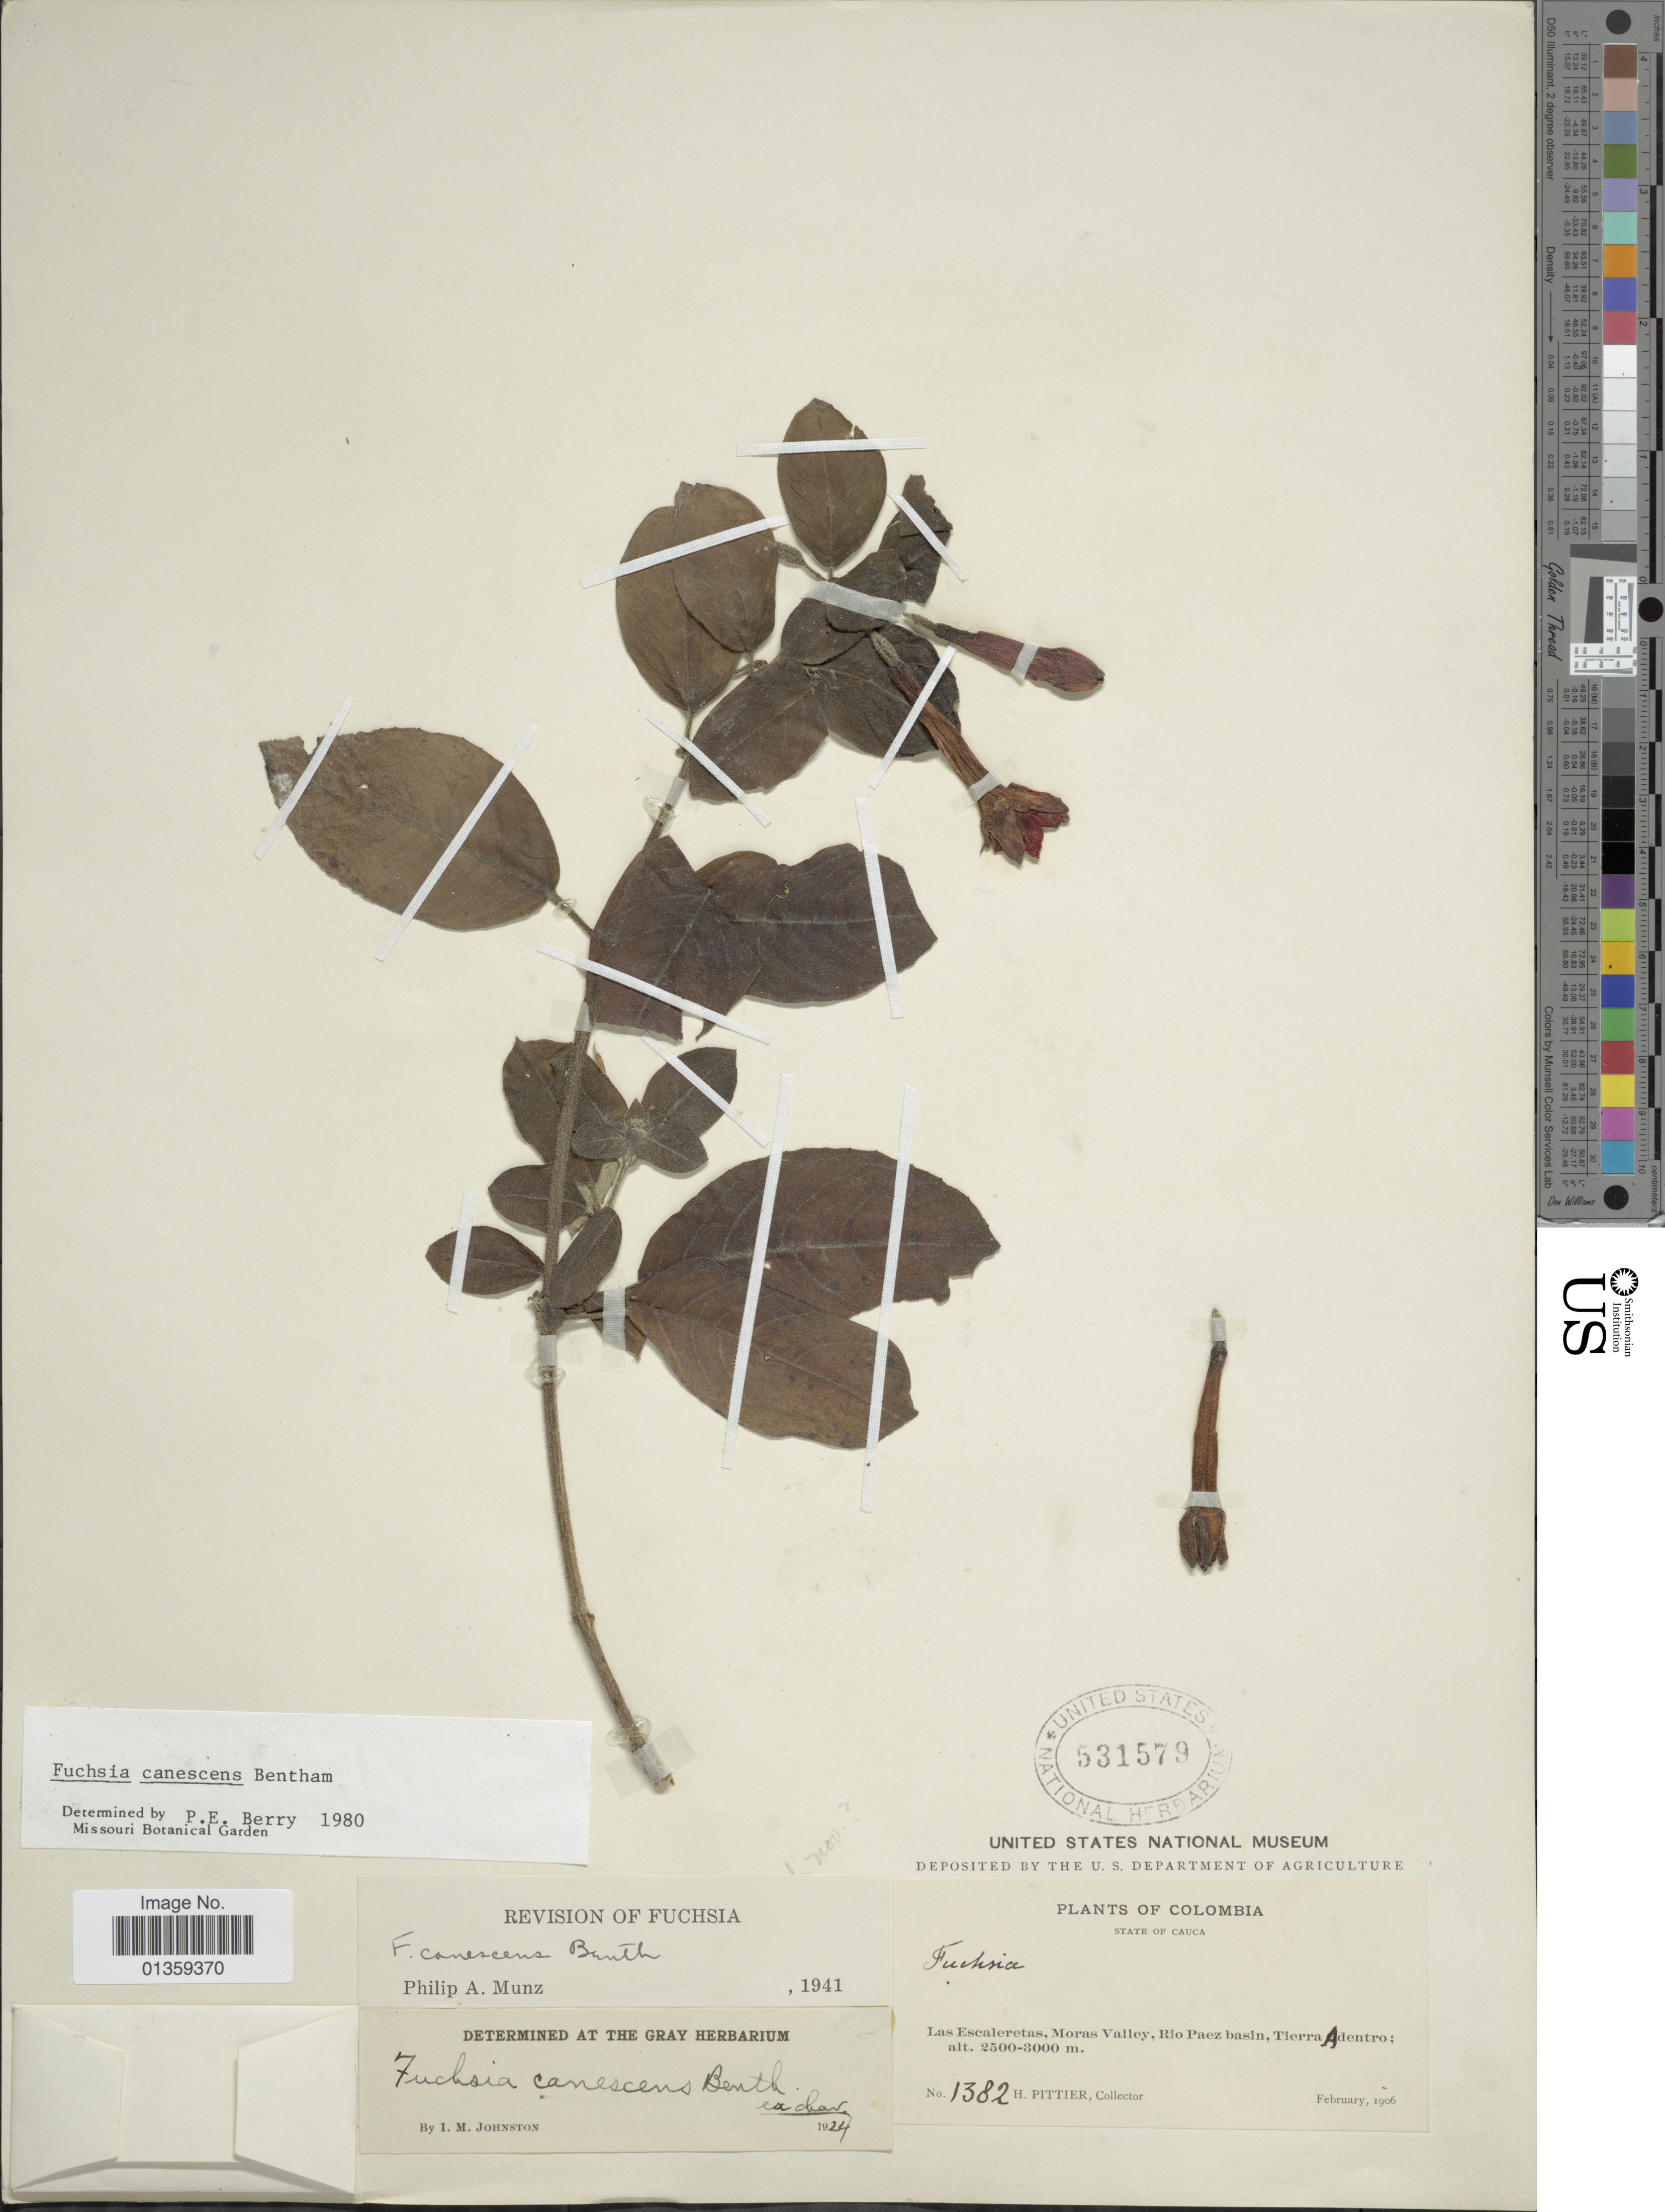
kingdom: Plantae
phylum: Tracheophyta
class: Magnoliopsida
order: Myrtales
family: Onagraceae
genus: Fuchsia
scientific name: Fuchsia canescens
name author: Benth.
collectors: H. F. Pittier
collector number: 1382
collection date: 1906-02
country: Colombia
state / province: Cauca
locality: Las Escaleretas, Moras Valley, Rio Paez basin, Tierra Adentro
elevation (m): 2500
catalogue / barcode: US 531579